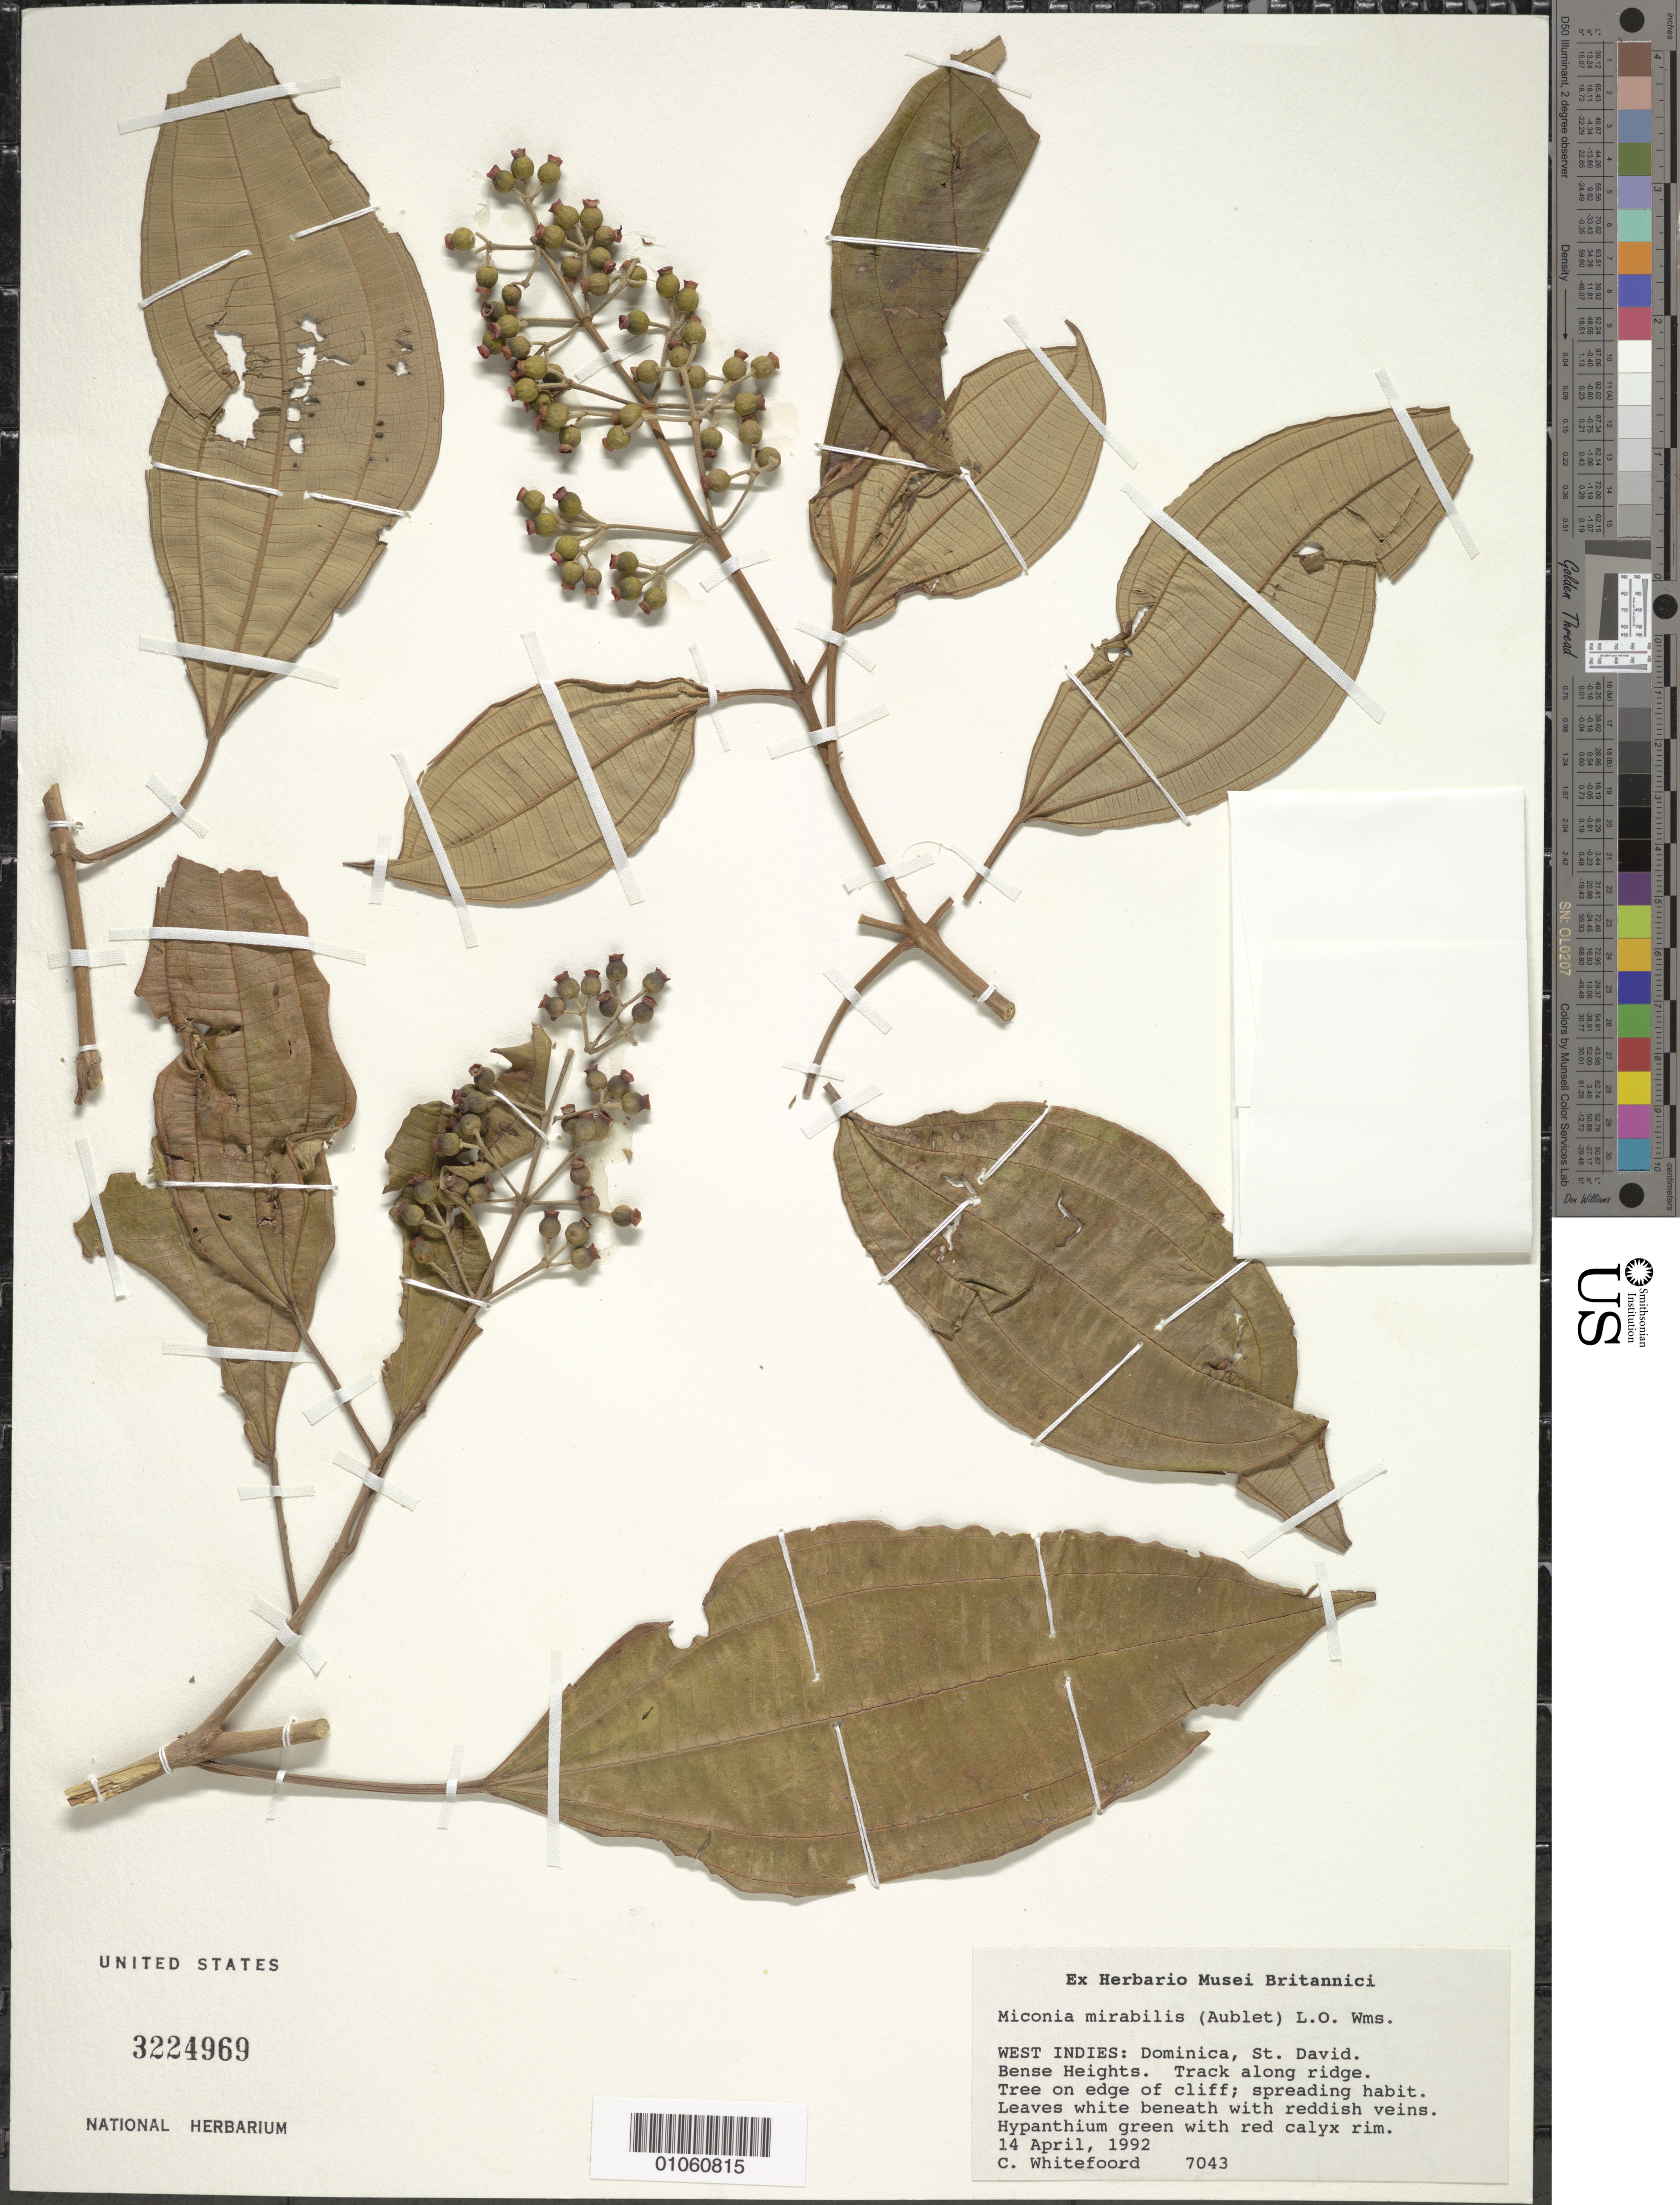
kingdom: Plantae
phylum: Tracheophyta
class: Magnoliopsida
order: Myrtales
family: Melastomataceae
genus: Miconia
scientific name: Miconia mirabilis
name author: (Aubl.) L.O. Williams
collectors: C. Whitefoord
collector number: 7043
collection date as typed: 14 Apr 1992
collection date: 1992-04-14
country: Dominica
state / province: St. David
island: Dominica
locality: Bense Heights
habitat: Track along ridge; on edge of cliff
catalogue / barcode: US 3224969